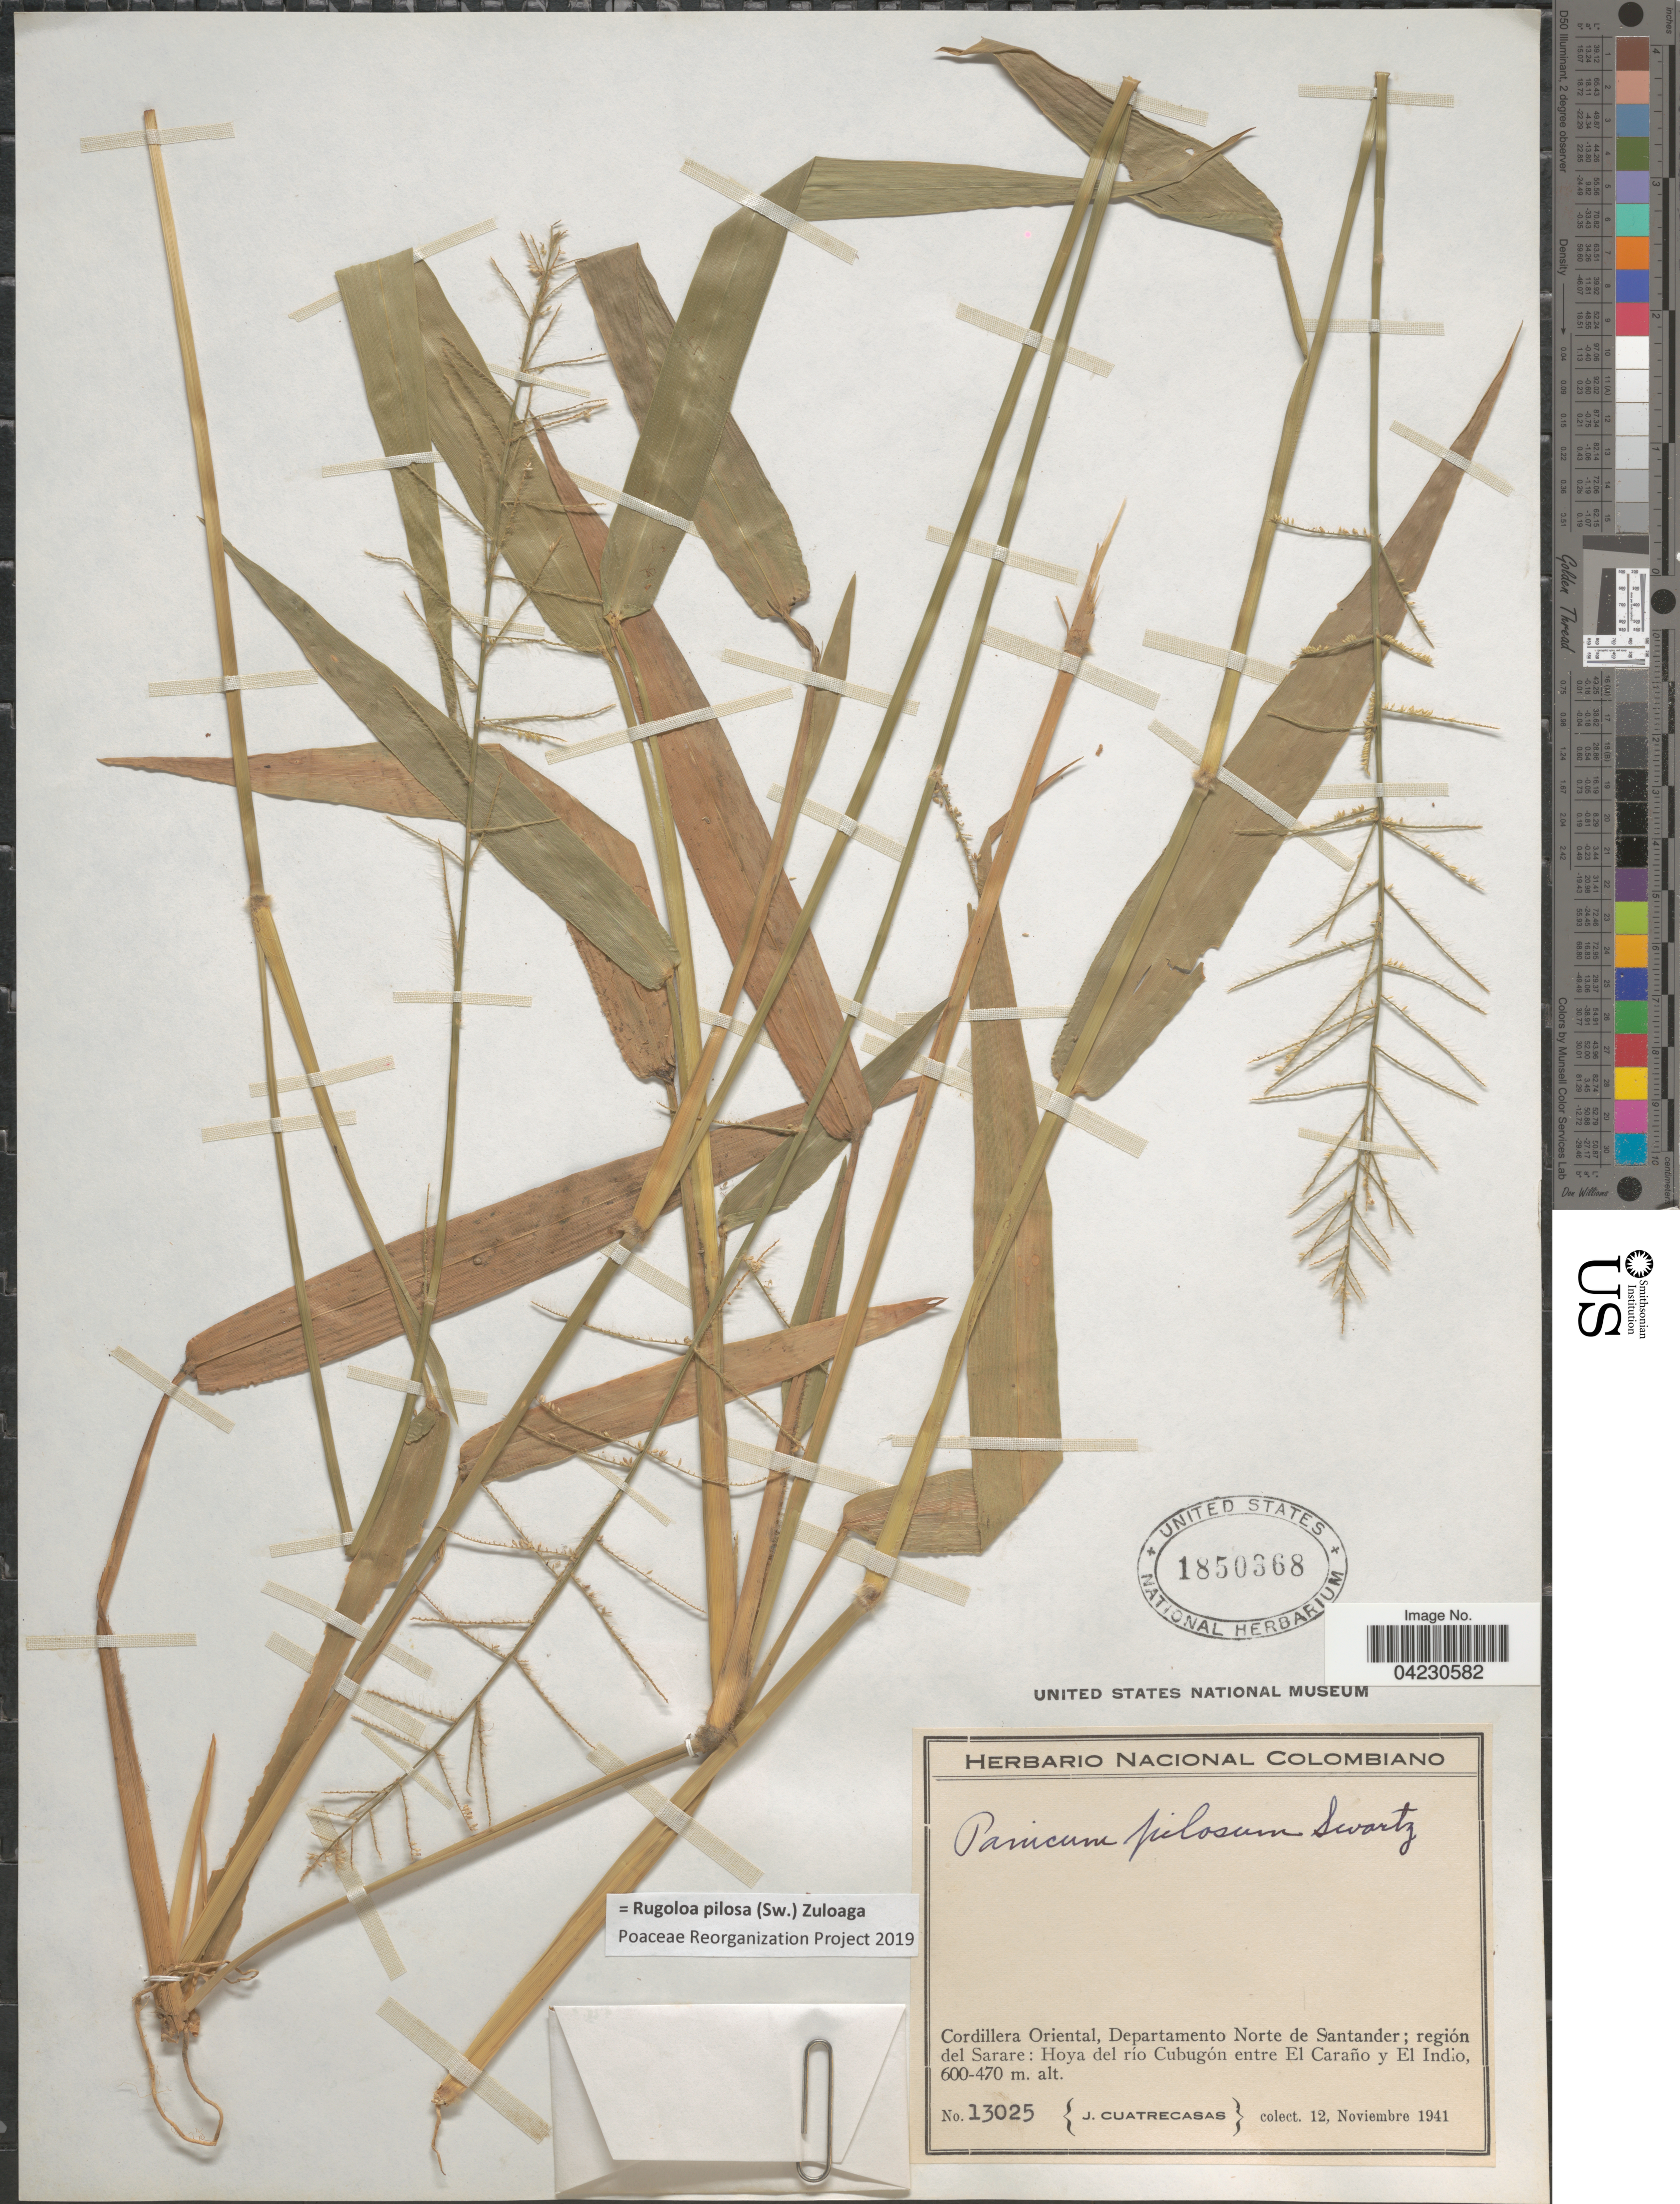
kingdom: Plantae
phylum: Tracheophyta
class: Liliopsida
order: Poales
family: Poaceae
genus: Rugoloa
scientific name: Rugoloa pilosa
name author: (Sw.) Zuloaga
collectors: J. Cuatrecasas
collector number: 13025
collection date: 1941-11-12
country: Colombia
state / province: Norte de Santander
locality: Cordillera Oriental, Departamento Norte de Santander; región del Sarare: Hoya del río Cubugón entre El Caraño y El Indio.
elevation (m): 470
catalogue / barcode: US 1850368